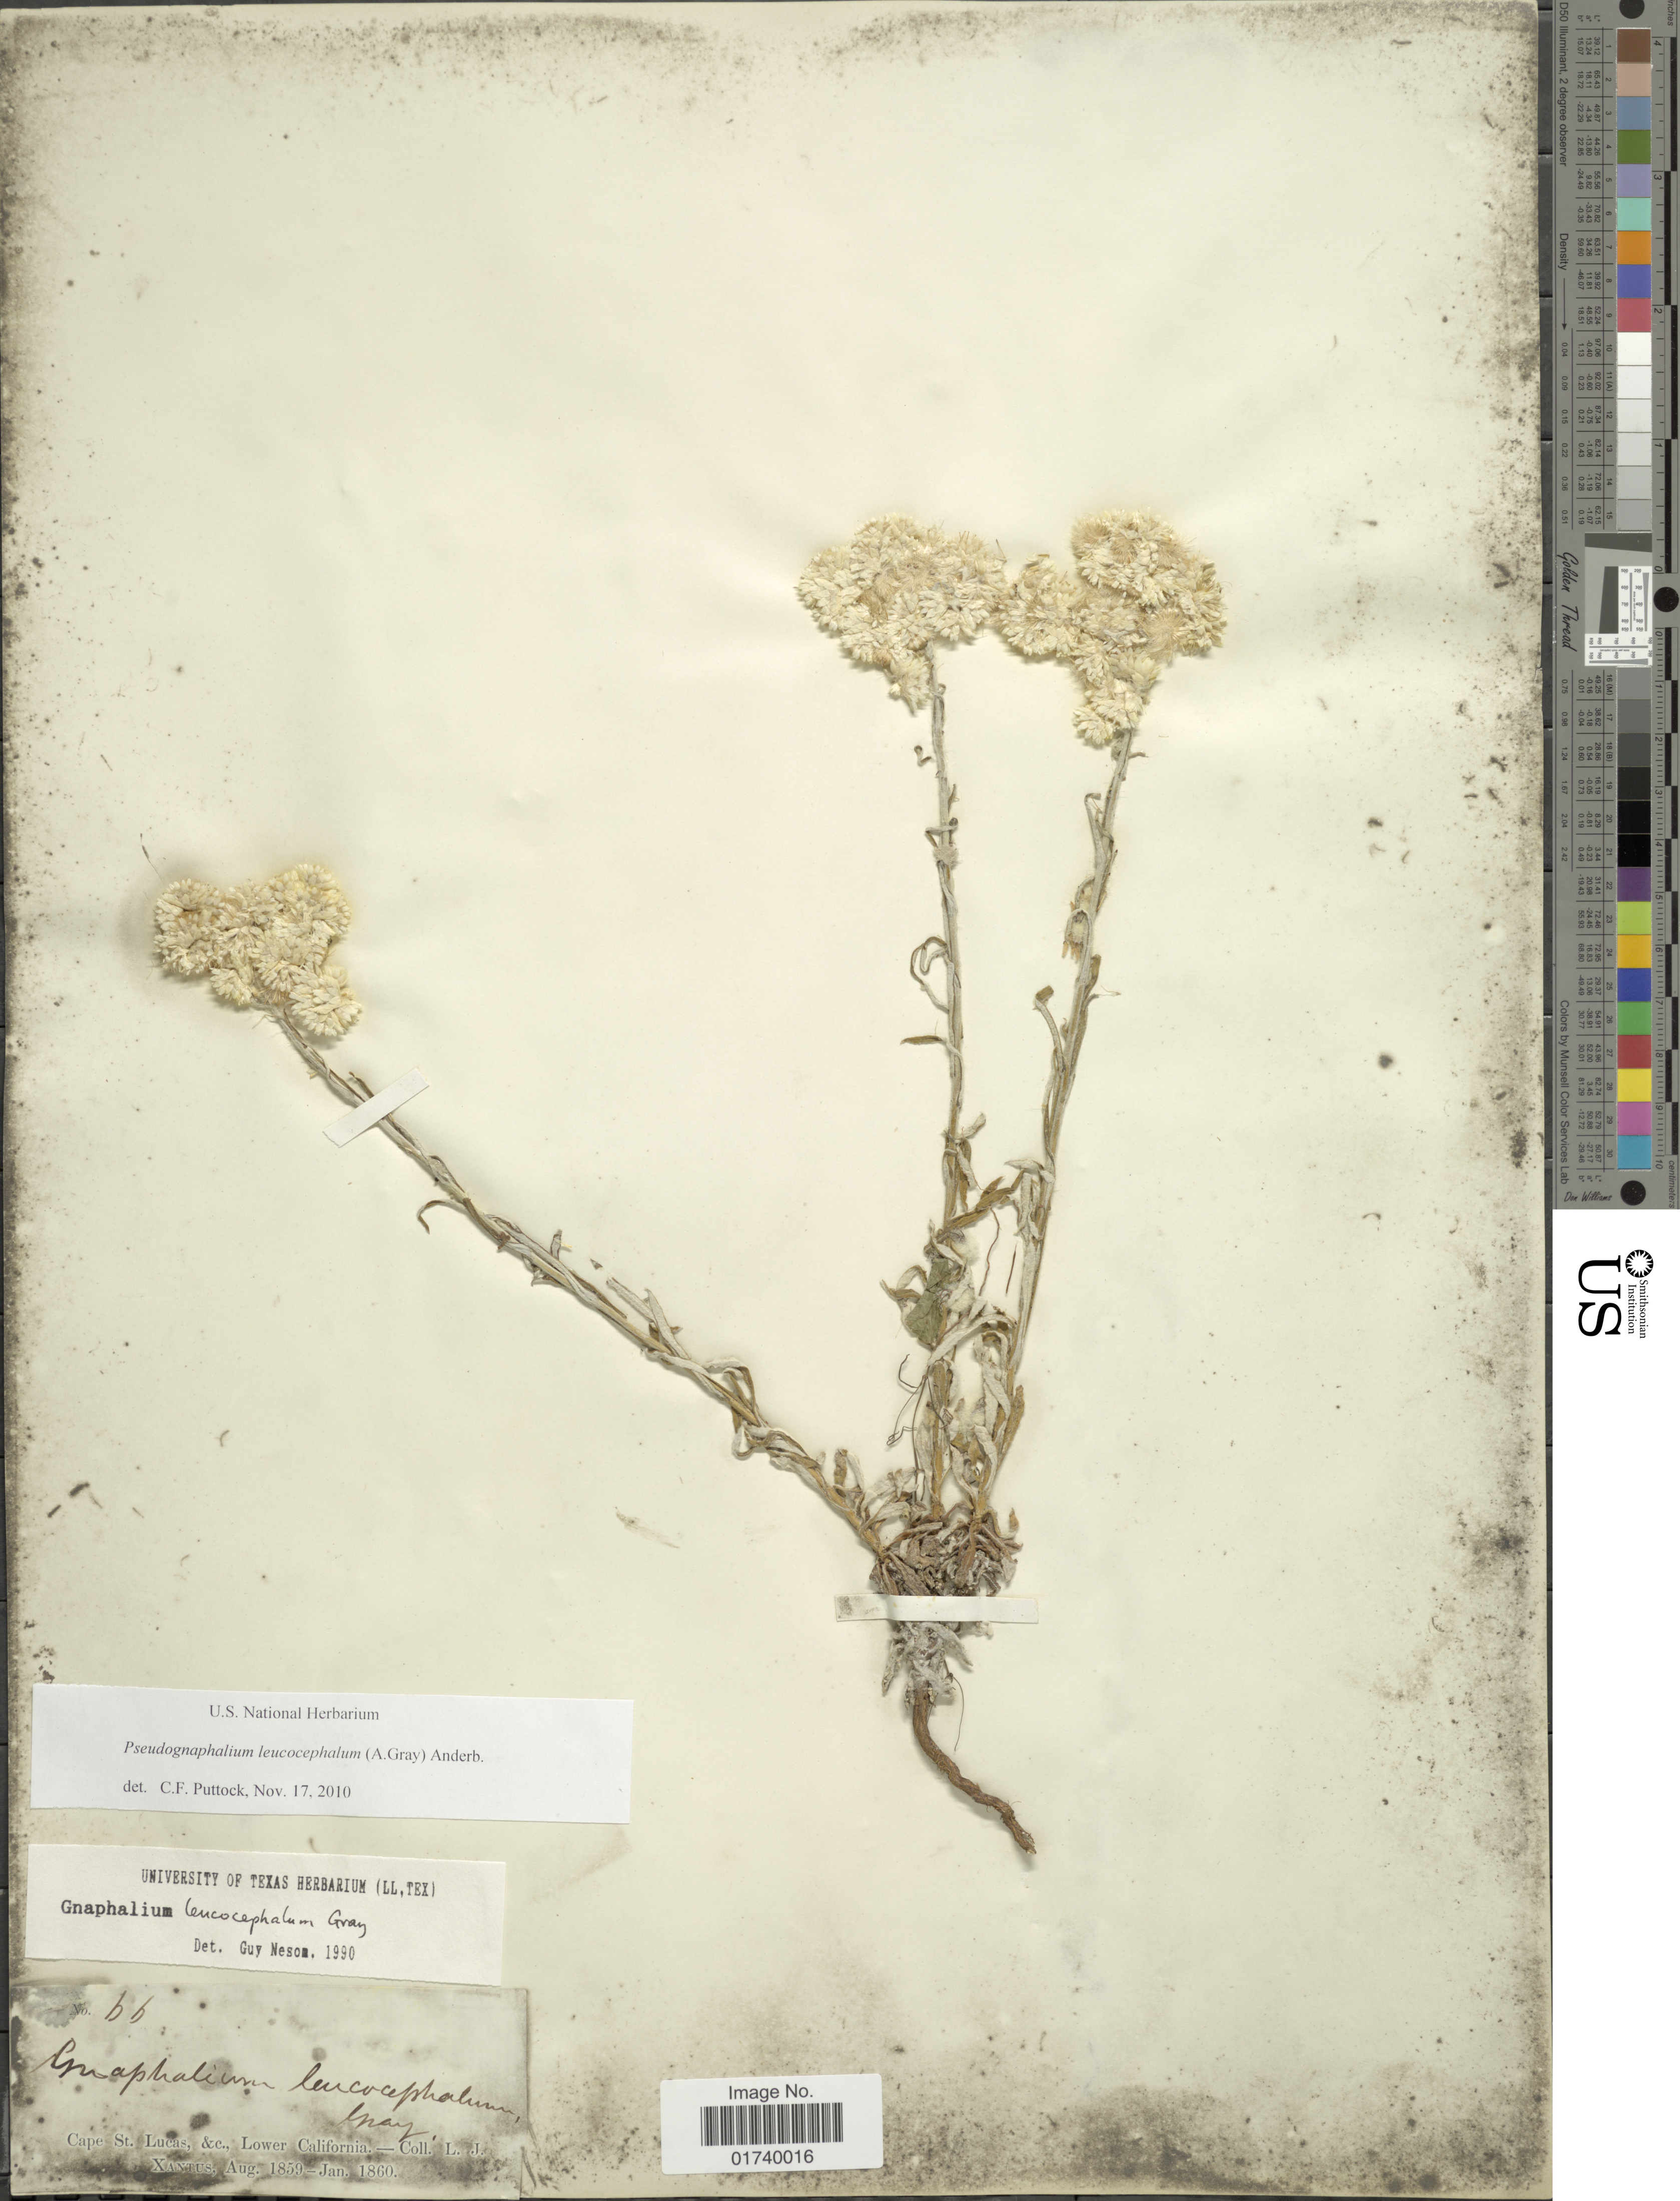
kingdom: Plantae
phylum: Tracheophyta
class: Magnoliopsida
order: Asterales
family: Asteraceae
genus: Pseudognaphalium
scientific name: Pseudognaphalium leucocephalum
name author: (A. Gray) Anderb.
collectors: L. J. Xantus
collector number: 66*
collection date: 1859-08/1860-01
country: Mexico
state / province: Baja California Sur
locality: Cape St. Lucas & Lower California.